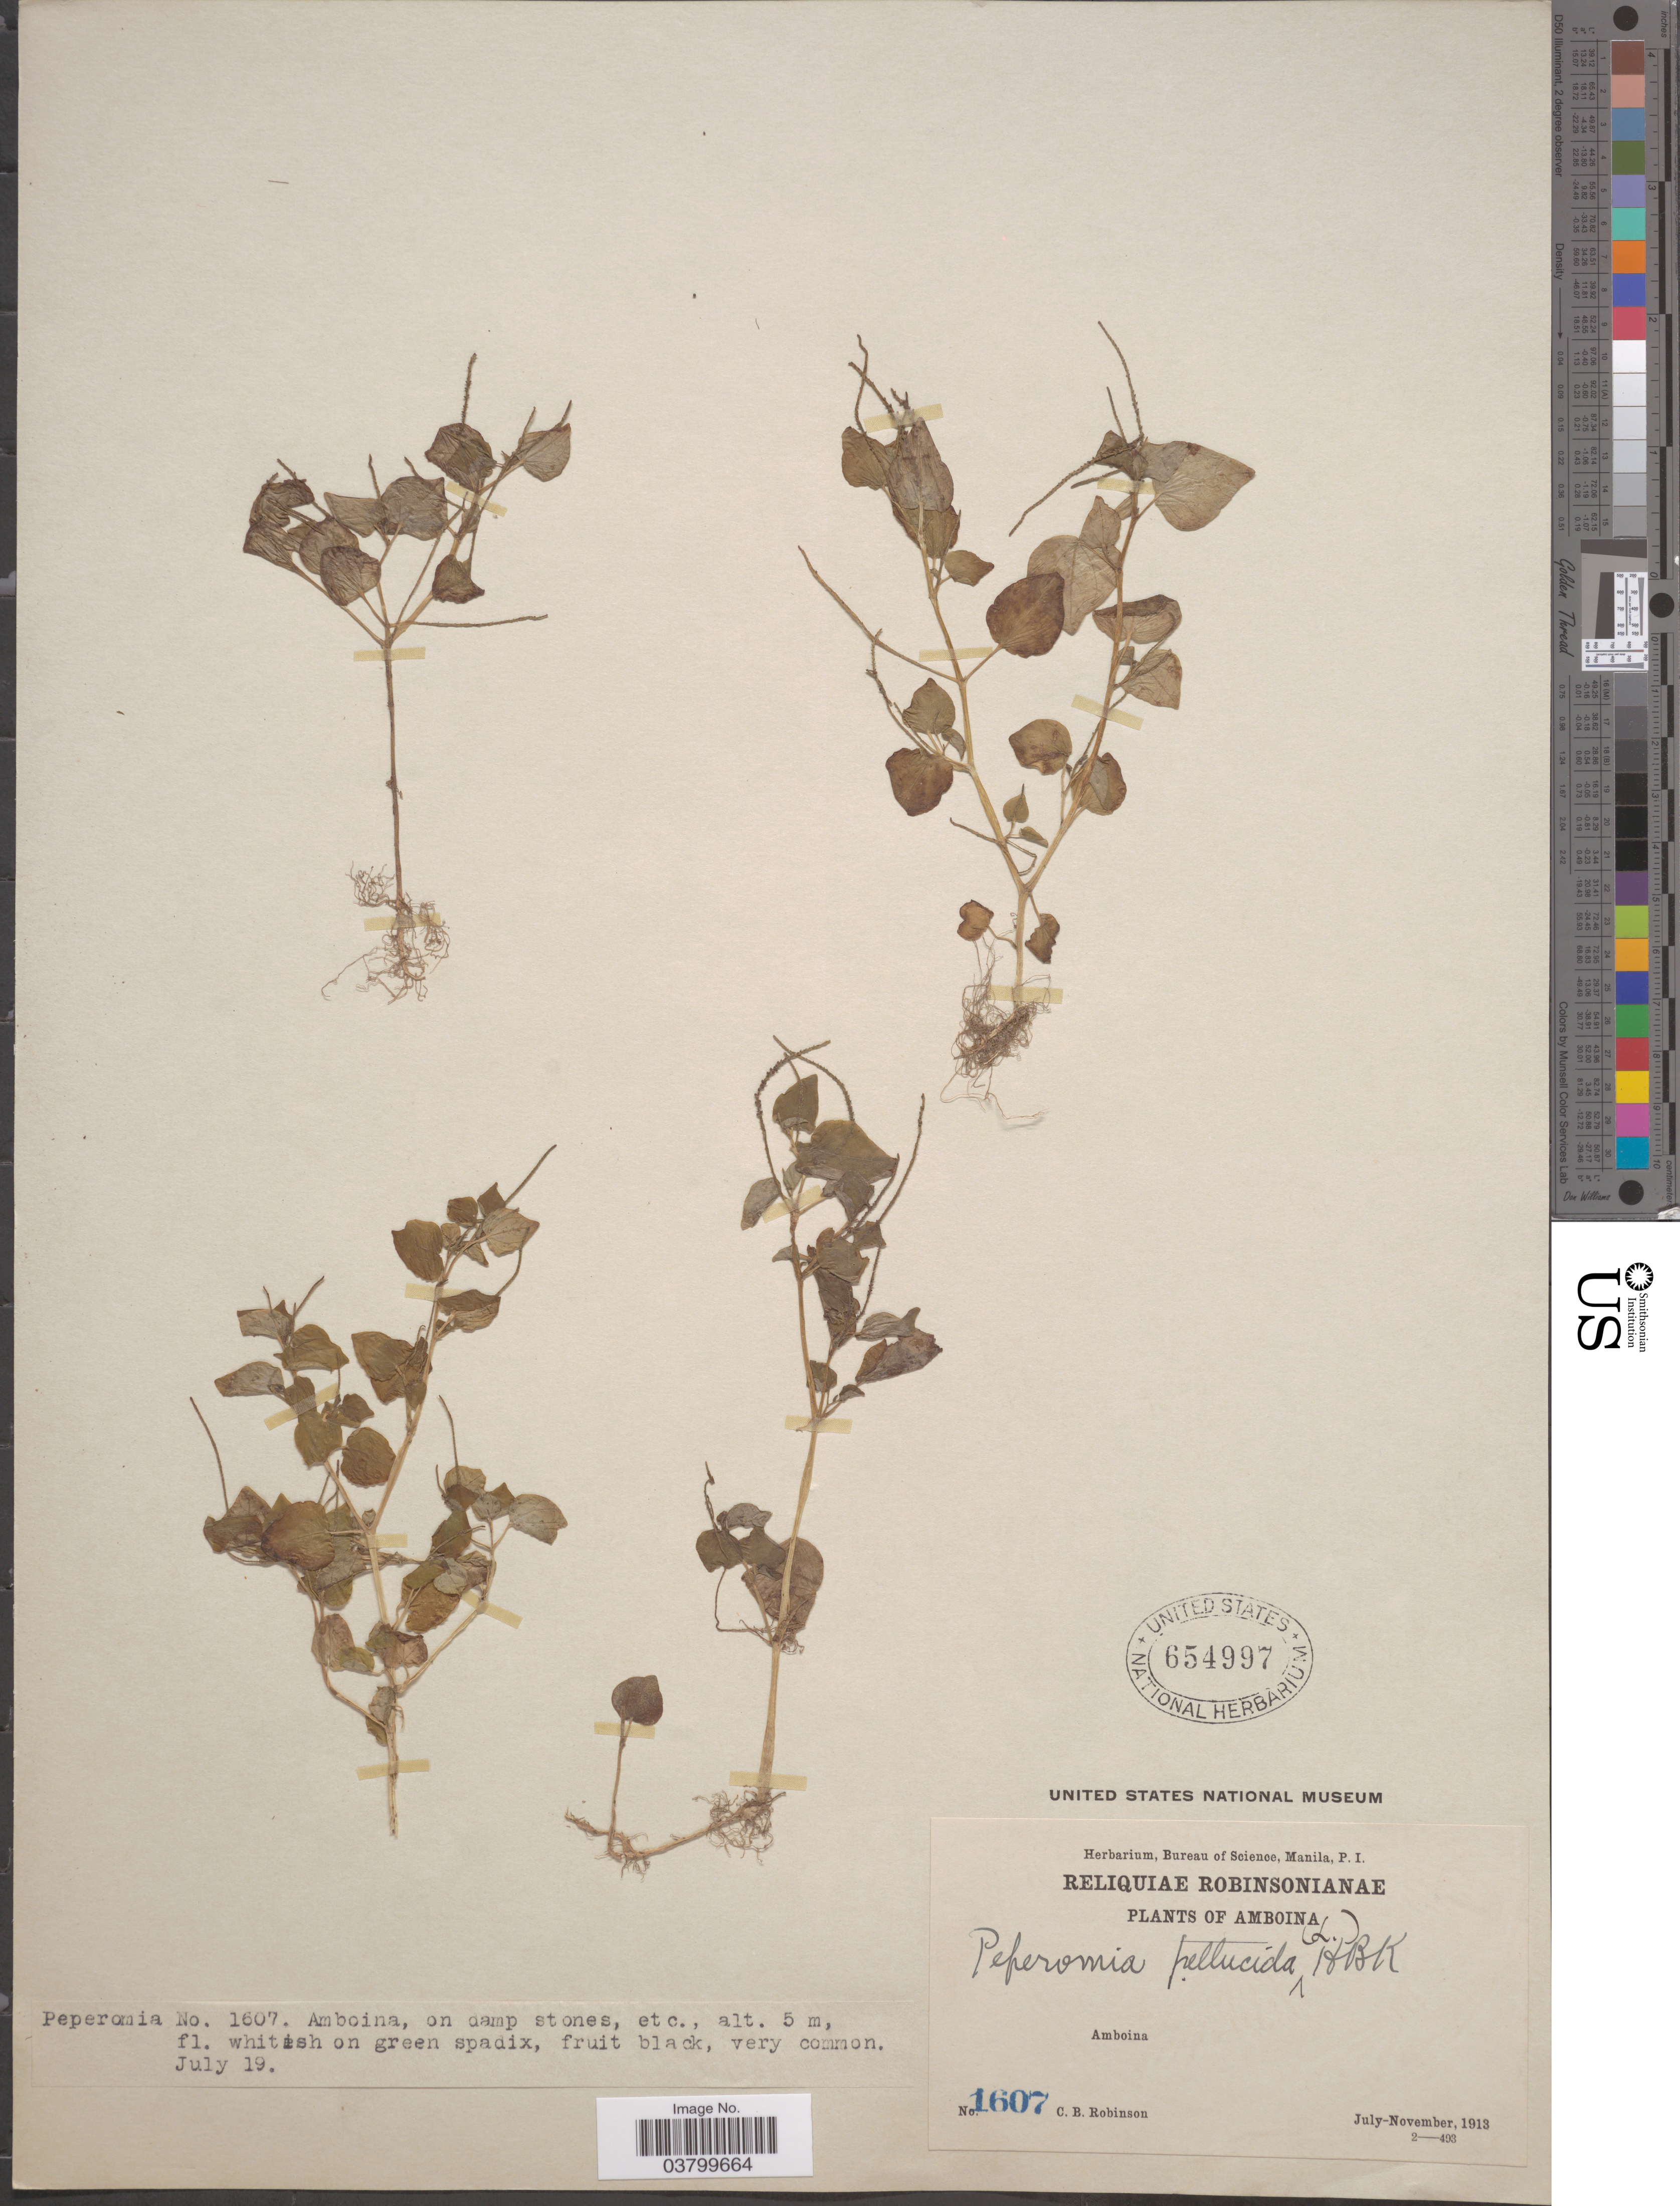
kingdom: Plantae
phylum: Tracheophyta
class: Magnoliopsida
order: Piperales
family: Piperaceae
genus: Peperomia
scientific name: Peperomia pellucida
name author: (L.) Kunth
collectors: C. Robinson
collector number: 1607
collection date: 1913-07-19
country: Indonesia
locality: Amboina.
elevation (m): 5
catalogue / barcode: US 654997